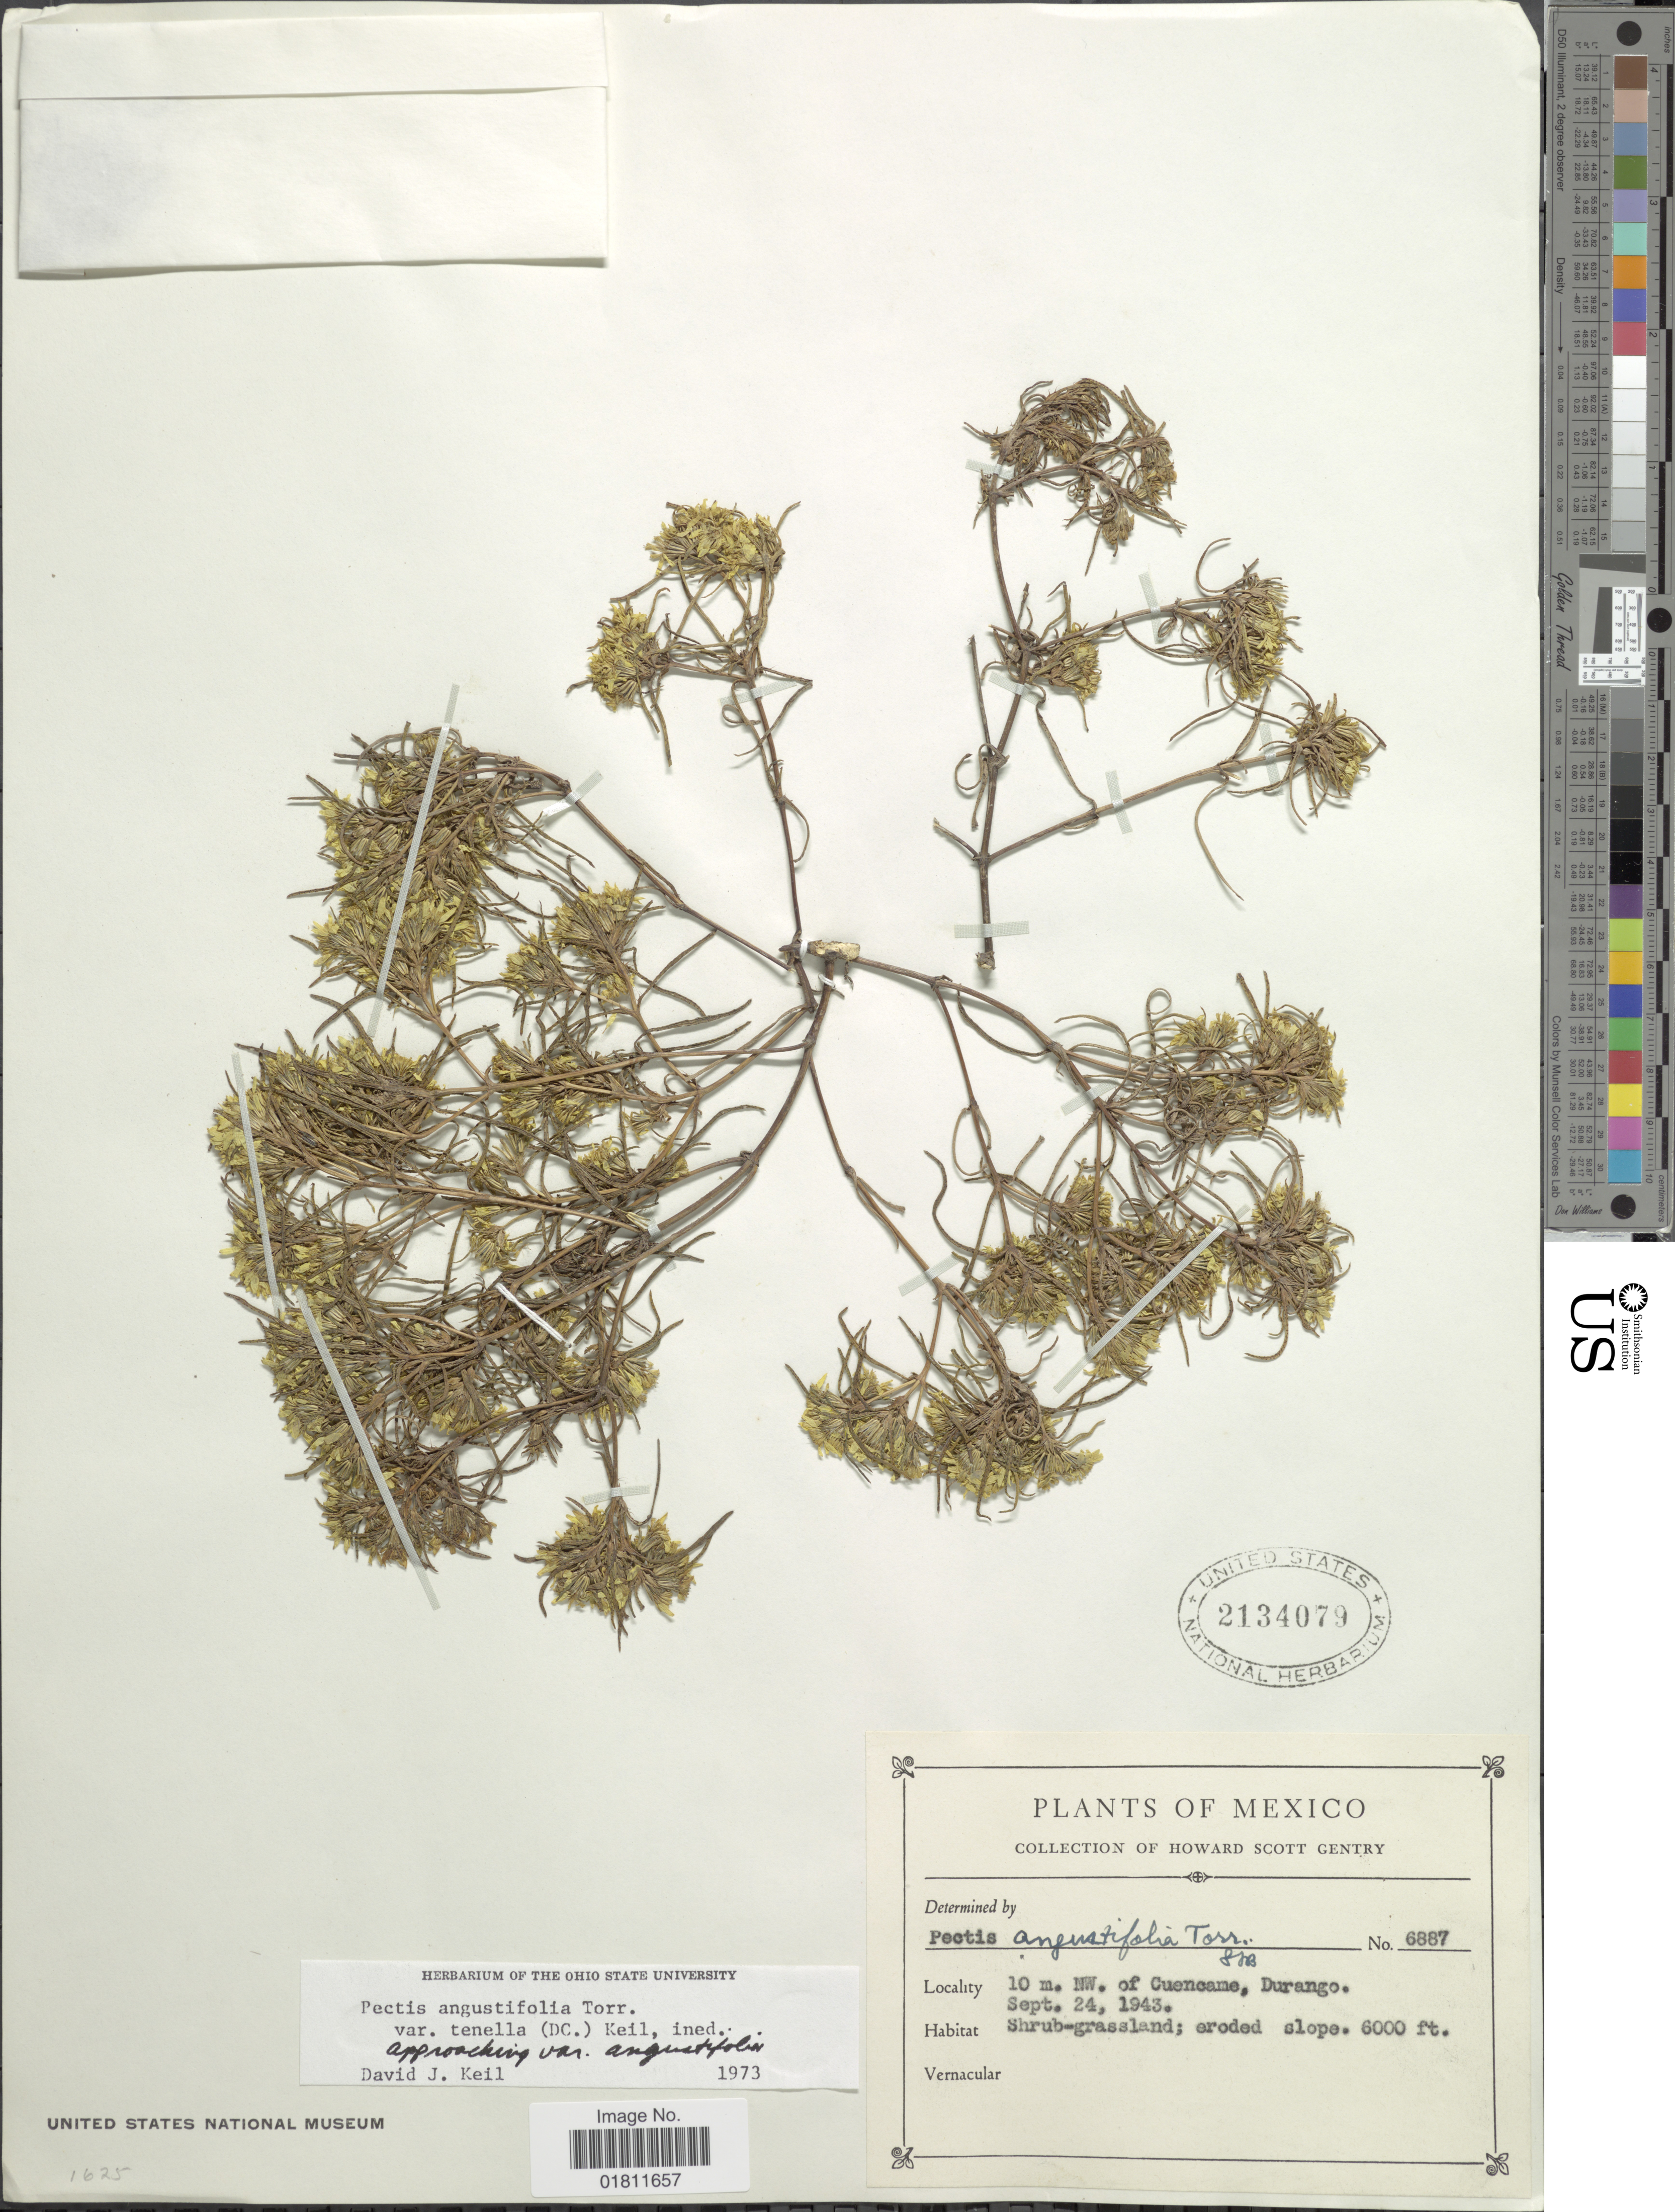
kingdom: Plantae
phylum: Tracheophyta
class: Magnoliopsida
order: Asterales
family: Asteraceae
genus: Pectis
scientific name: Pectis angustifolia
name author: Torr.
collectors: H. S. Gentry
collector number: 6887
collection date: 1943-09-24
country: Mexico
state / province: Durango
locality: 10 m. NW. of Cuencame, Durango.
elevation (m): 1829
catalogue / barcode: US 2134079